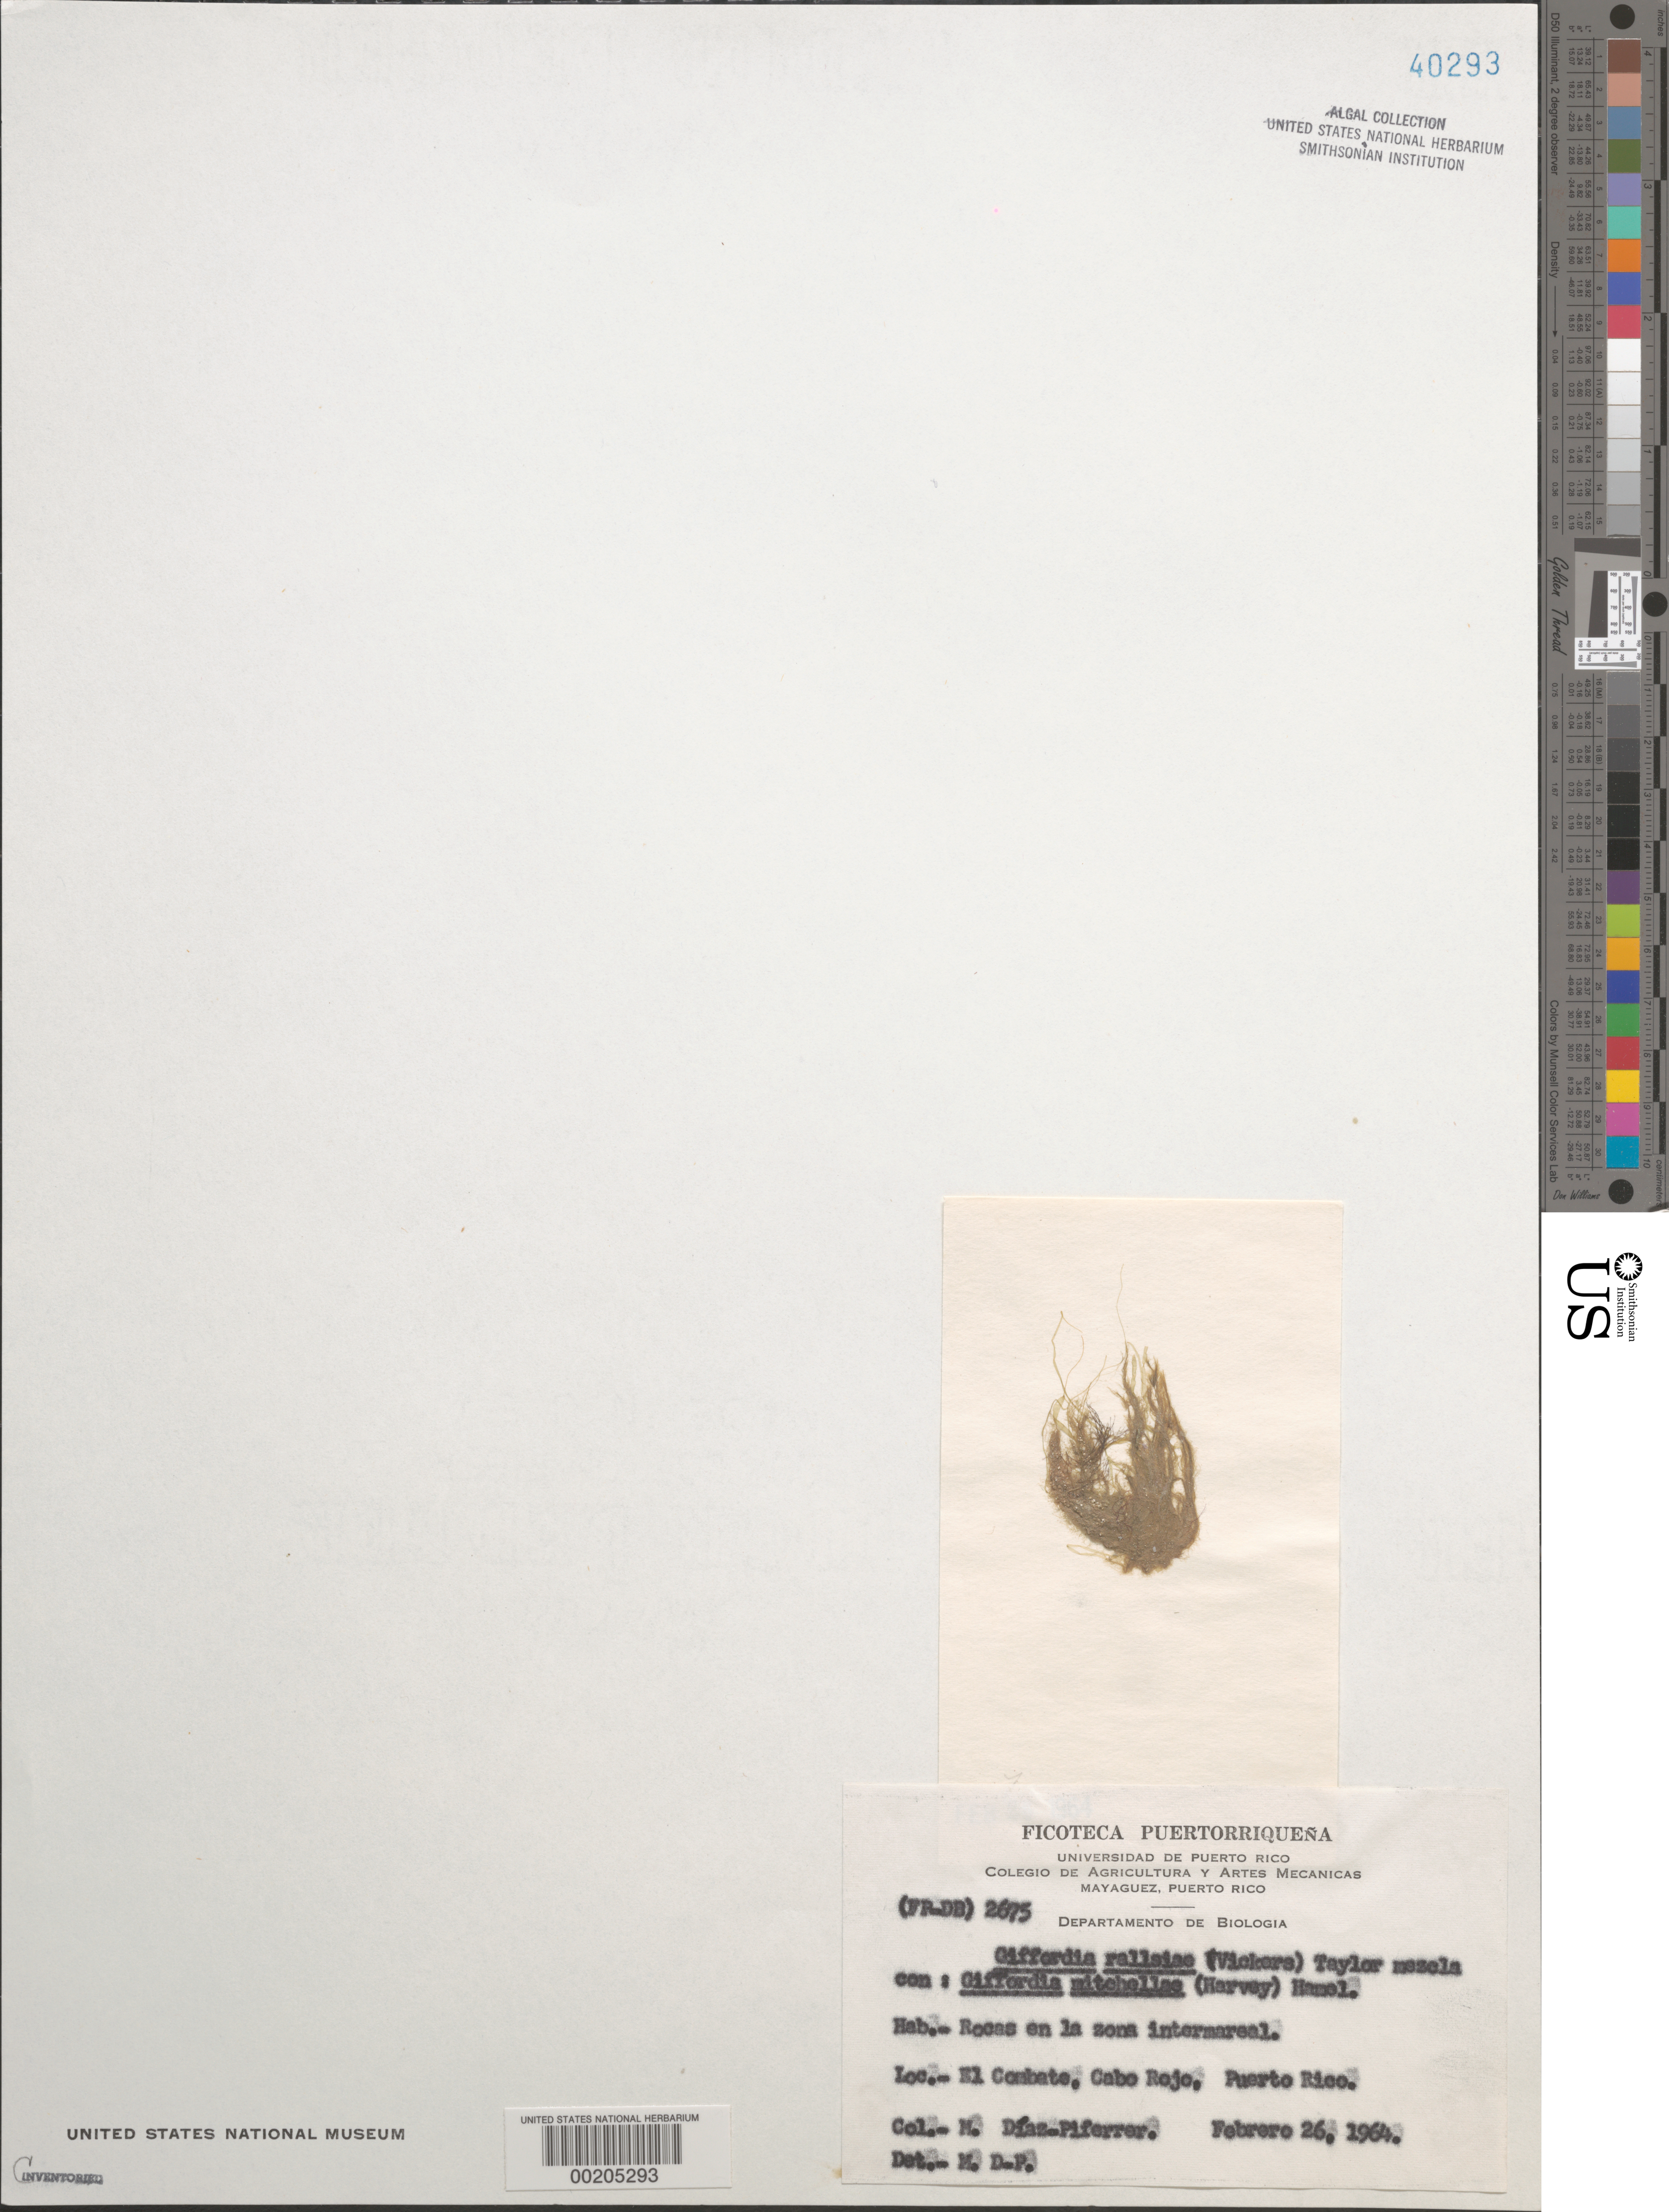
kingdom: Chromista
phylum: Ochrophyta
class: Phaeophyceae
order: Ectocarpales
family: Acinetosporaceae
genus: Hincksia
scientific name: Hincksia onslowensis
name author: (Amsler & Kapraun) P.C. Silva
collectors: M. Diaz-Piferrer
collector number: (fp-db) 2675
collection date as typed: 26 Feb 1964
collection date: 1964-02-26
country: Puerto Rico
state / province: Cabo Rojo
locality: El Combate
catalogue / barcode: US 40293